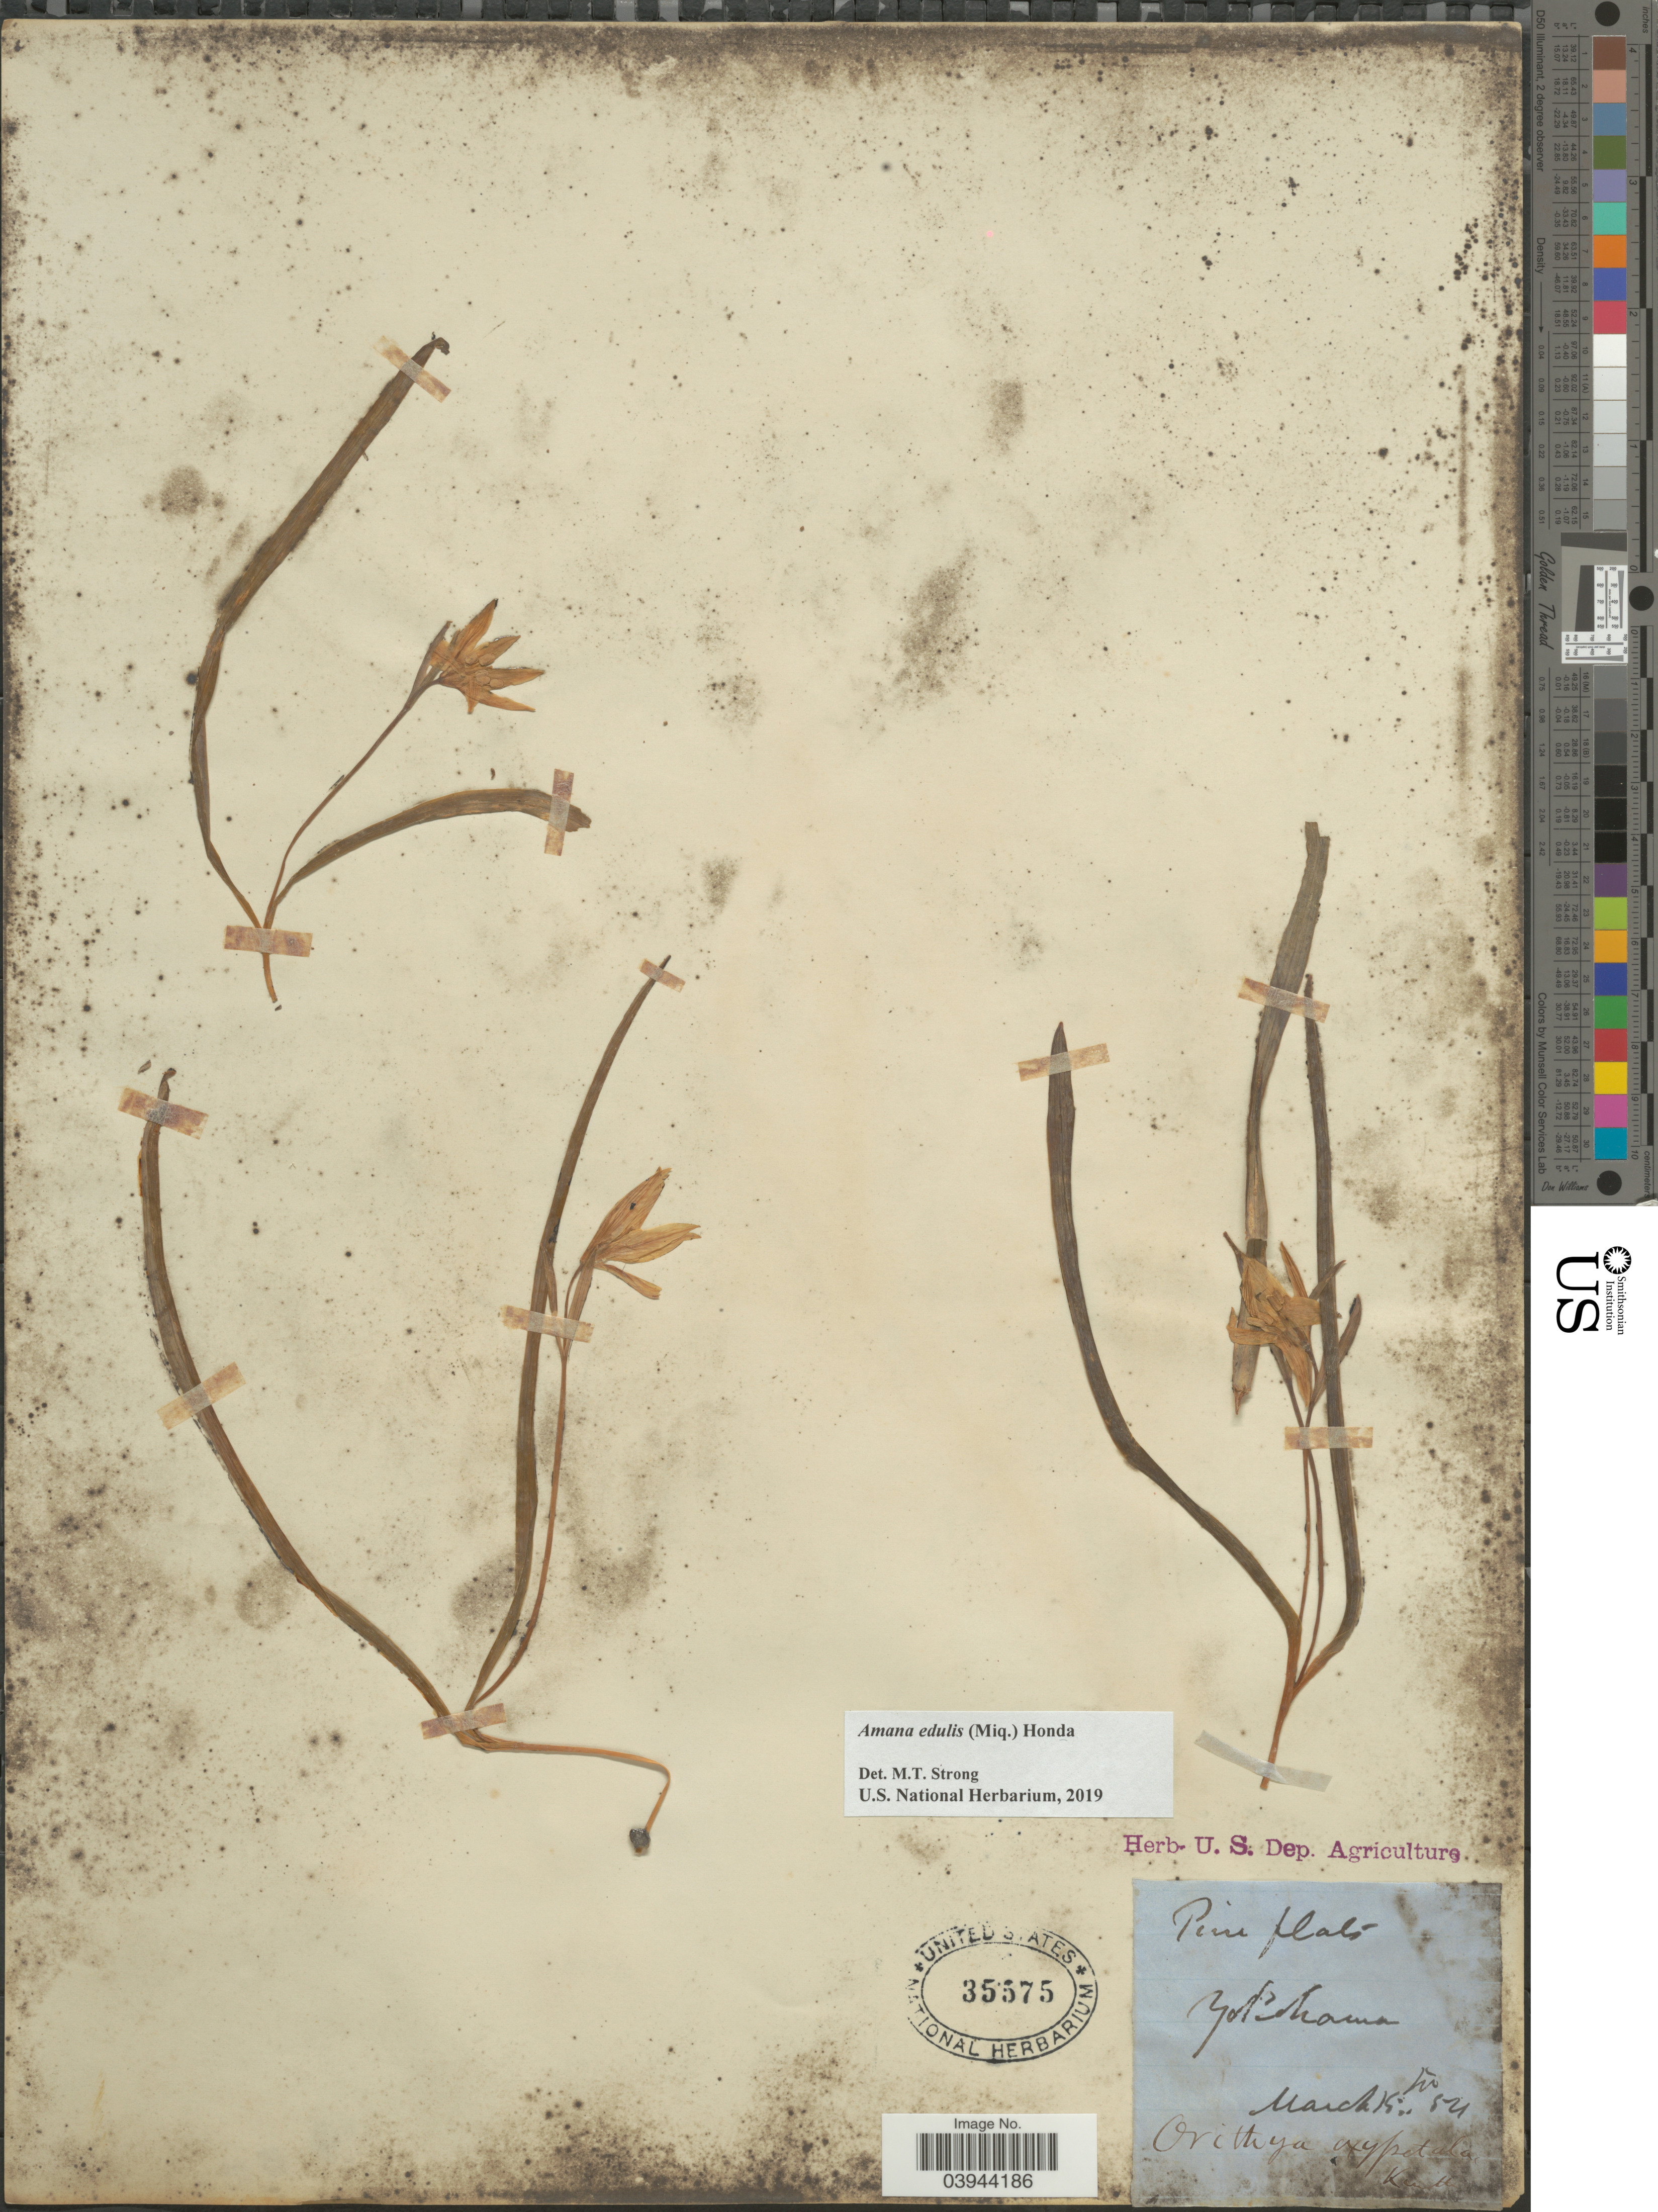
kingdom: Plantae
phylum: Tracheophyta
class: Liliopsida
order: Liliales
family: Liliaceae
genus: Amana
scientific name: Amana edulis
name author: (Miq.) Honda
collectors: Kunth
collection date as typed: Transcribed d/m/y: 15/3/54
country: Japan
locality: Yokohama.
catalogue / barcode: US 35575